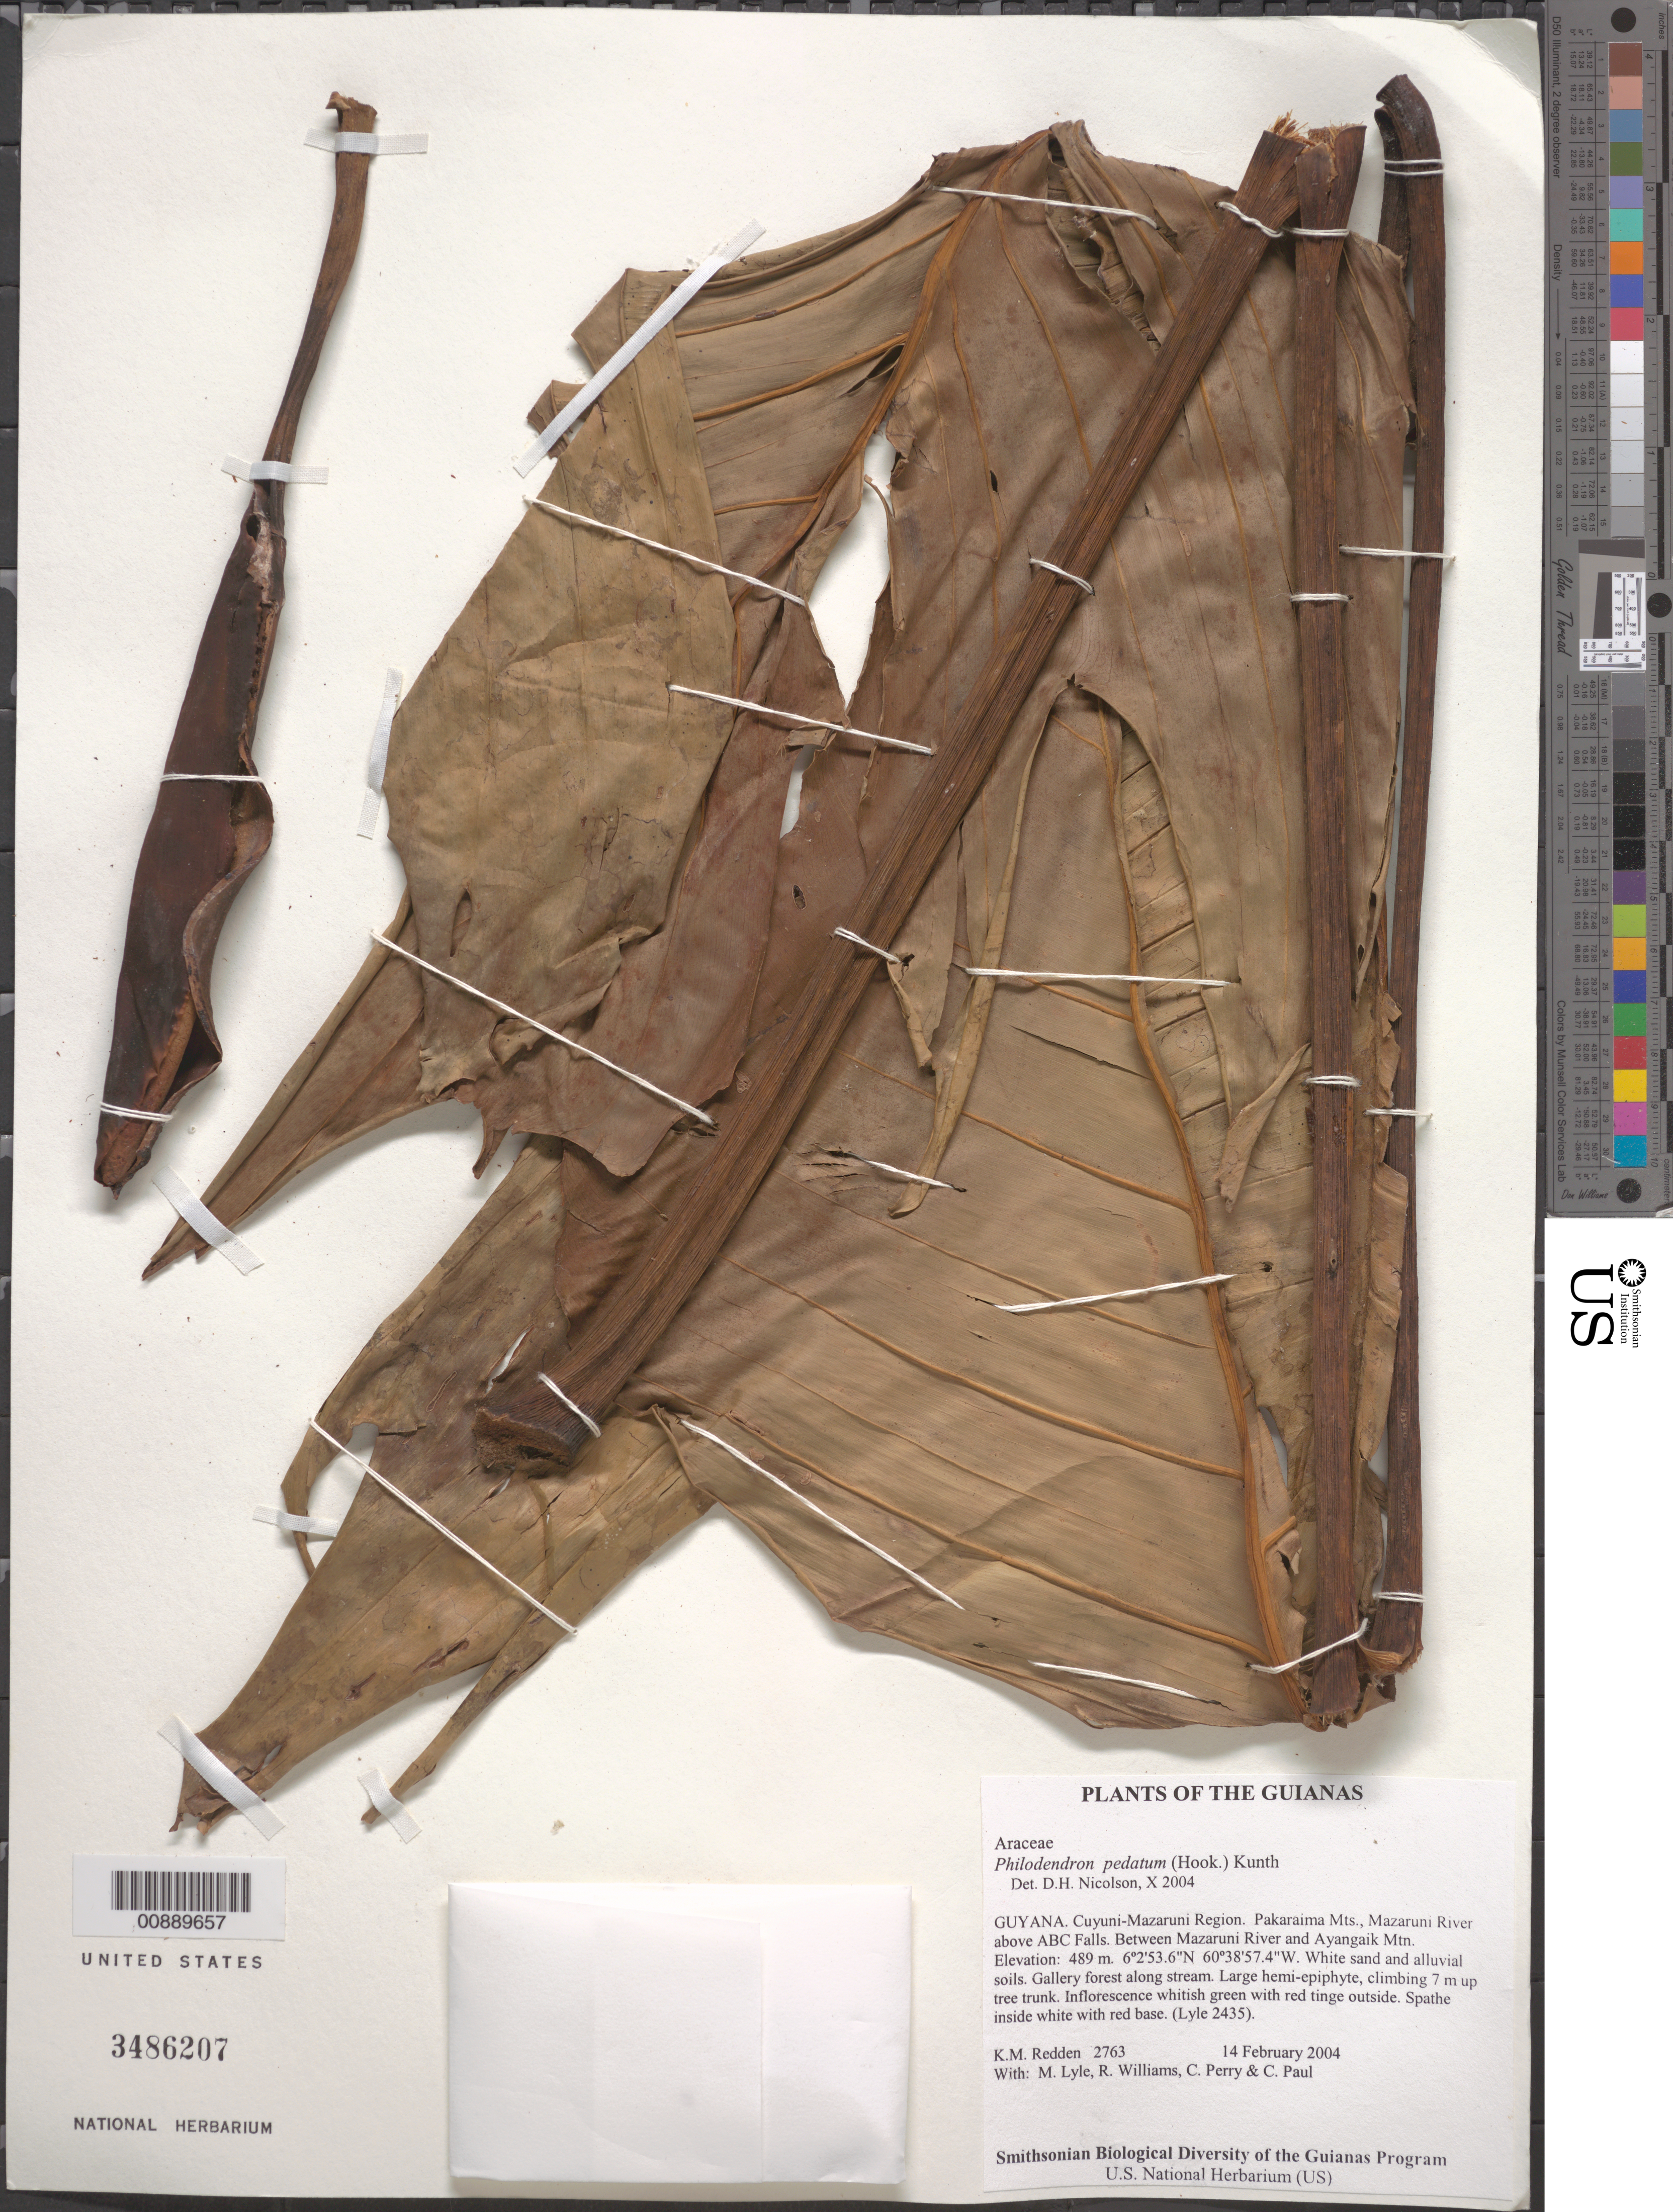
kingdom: Plantae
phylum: Tracheophyta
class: Liliopsida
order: Alismatales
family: Araceae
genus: Philodendron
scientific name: Philodendron pedatum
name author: (Hook.) Kunth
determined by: Nicolson, Dan H.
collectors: K. M. Redden, M. Lyle, R. Williams, C. Perry & C. Paul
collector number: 2763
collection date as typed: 14 February 2004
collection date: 2004-02-14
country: Guyana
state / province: Cuyuni-Mazaruni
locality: Pakaraima Mts., Mazaruni River above ABC Falls. Between Mazaruni River and Ayangaik Mtn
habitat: White sand and alluvial soils. Gallery forest along stream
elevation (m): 489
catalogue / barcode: US 3486207